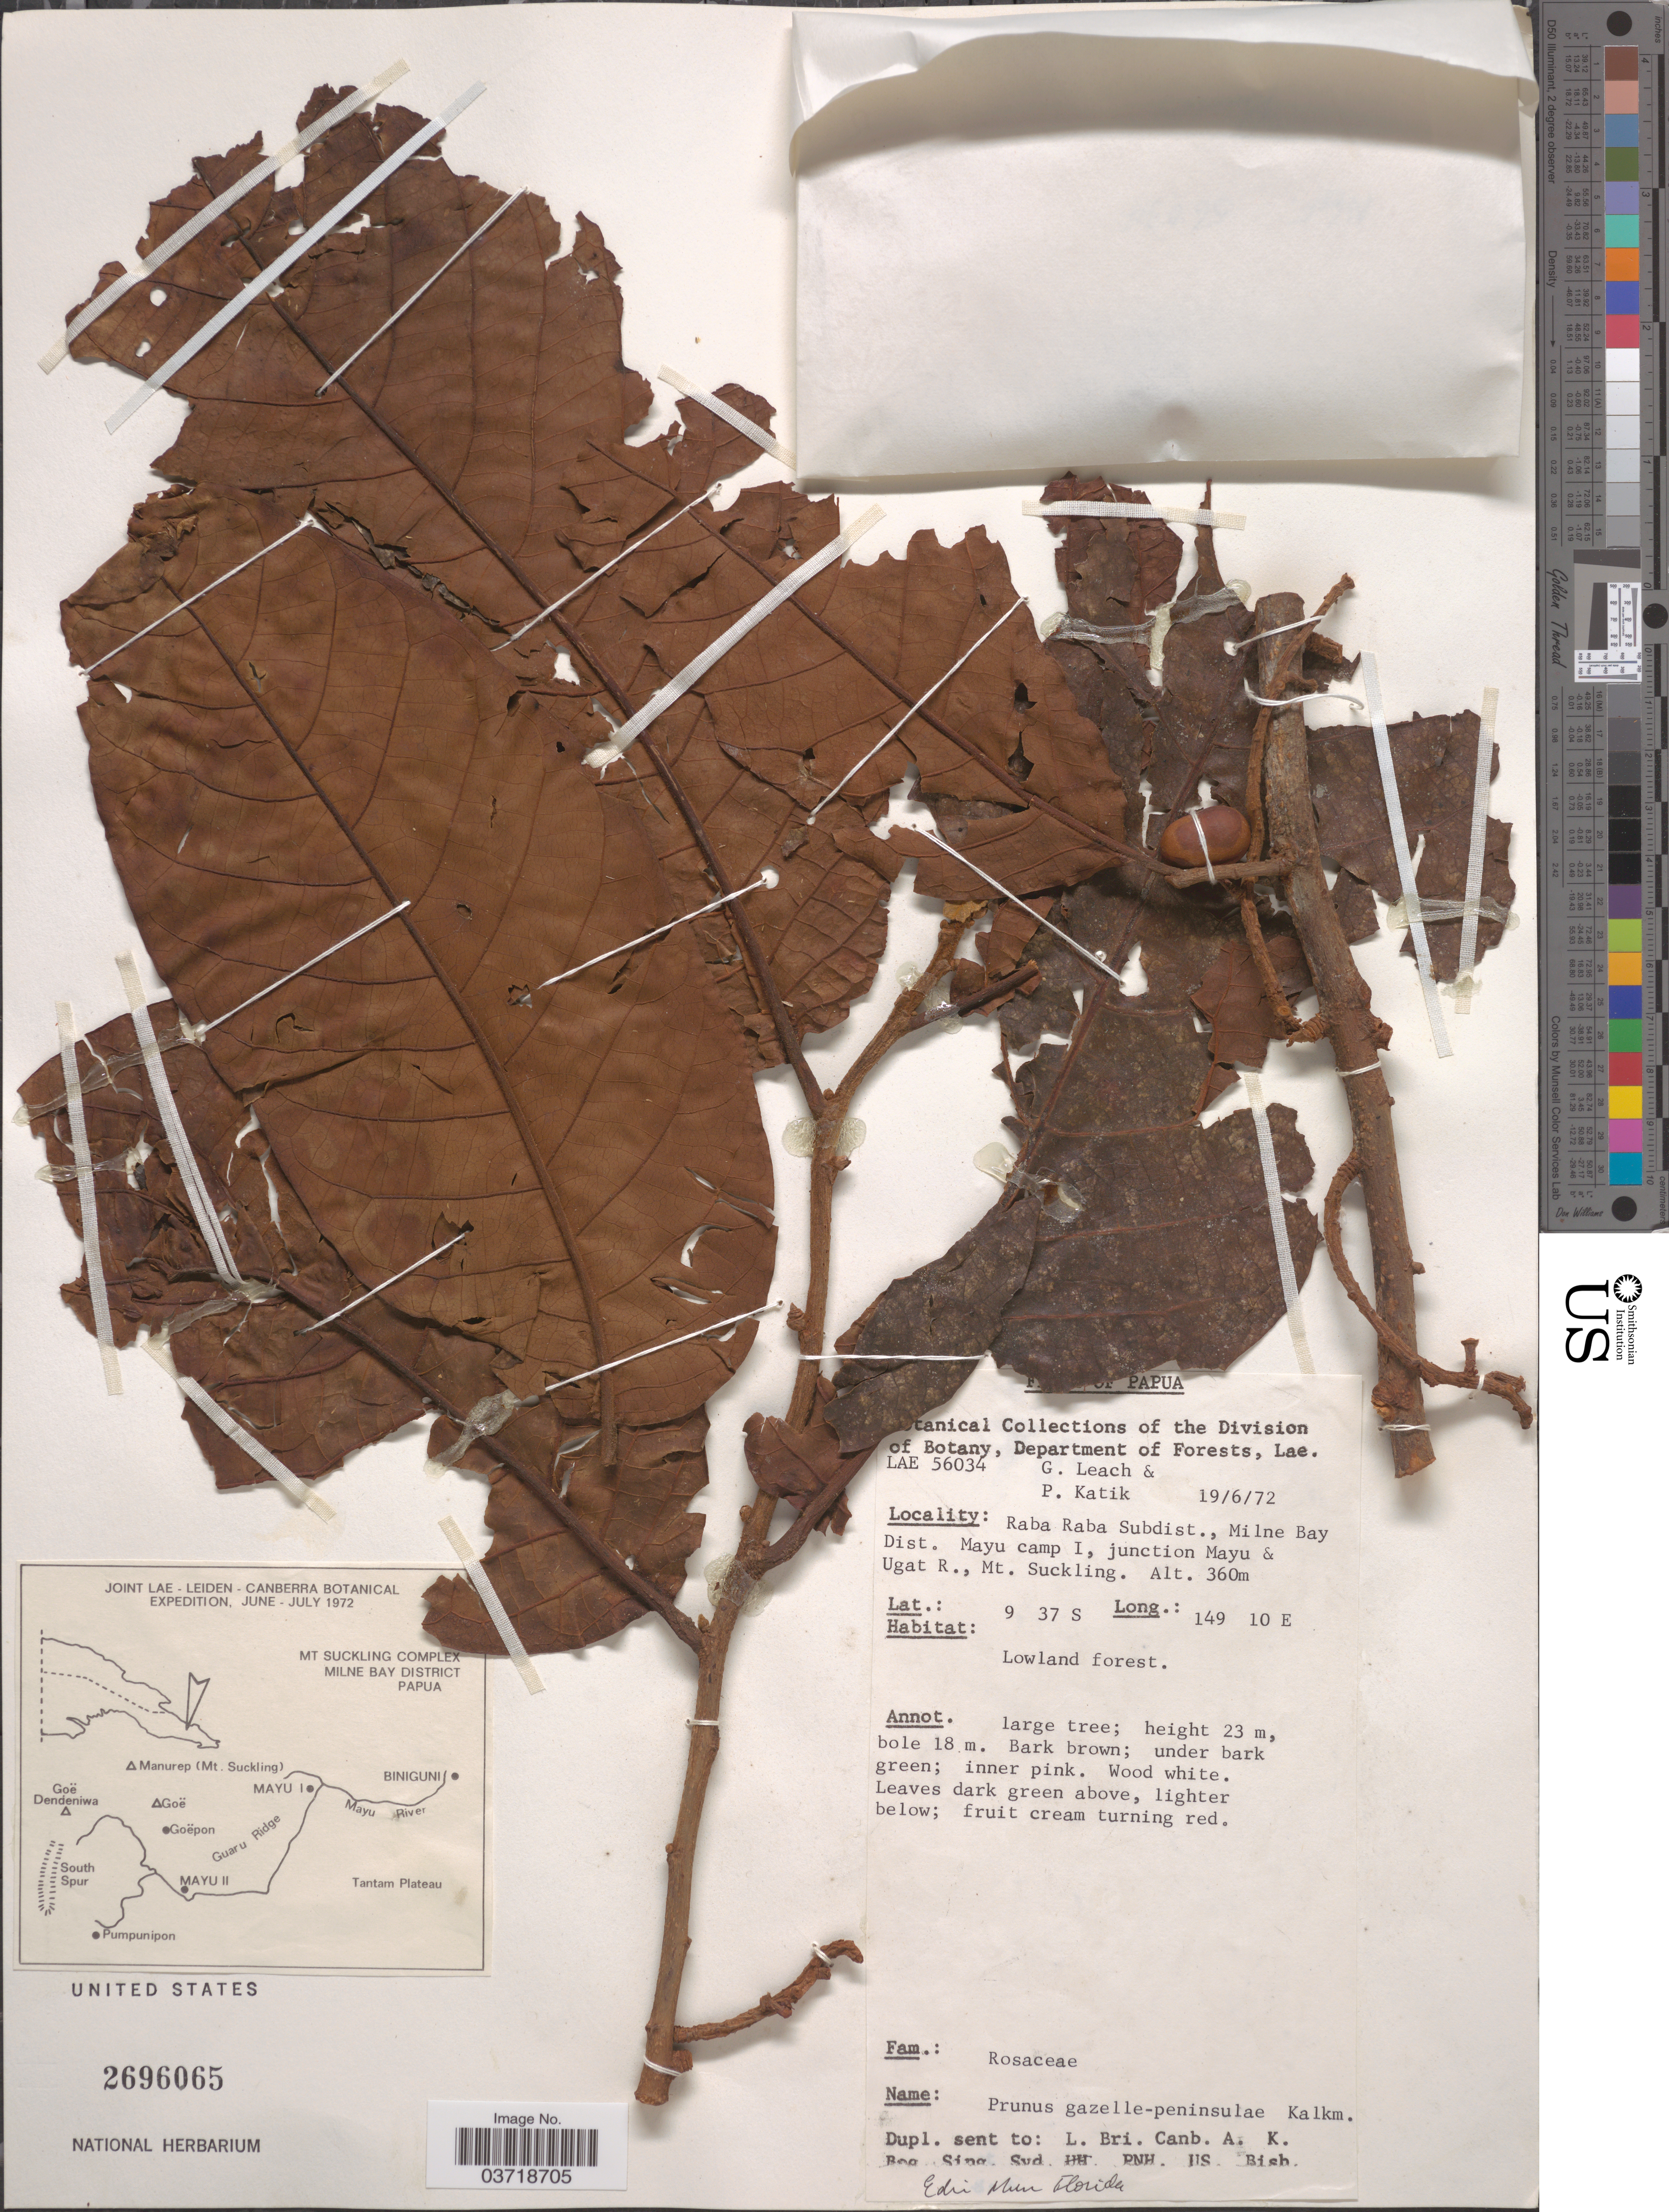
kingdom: Plantae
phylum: Tracheophyta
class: Magnoliopsida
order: Rosales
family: Rosaceae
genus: Prunus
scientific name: Prunus gazelle-peninsulae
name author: (Kaneh. & Hatus.) Kalkman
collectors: G. Leach & P. Katik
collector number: LAE 56034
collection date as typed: Transcribed d/m/y: 19/6/72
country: Papua New Guinea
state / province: Milne Bay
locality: Raba Raba Subdist., Milne Bay Dist. Mayu camp I, junction Mayu & Ugat R., Mt. Suckling.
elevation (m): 360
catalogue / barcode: US 2696065